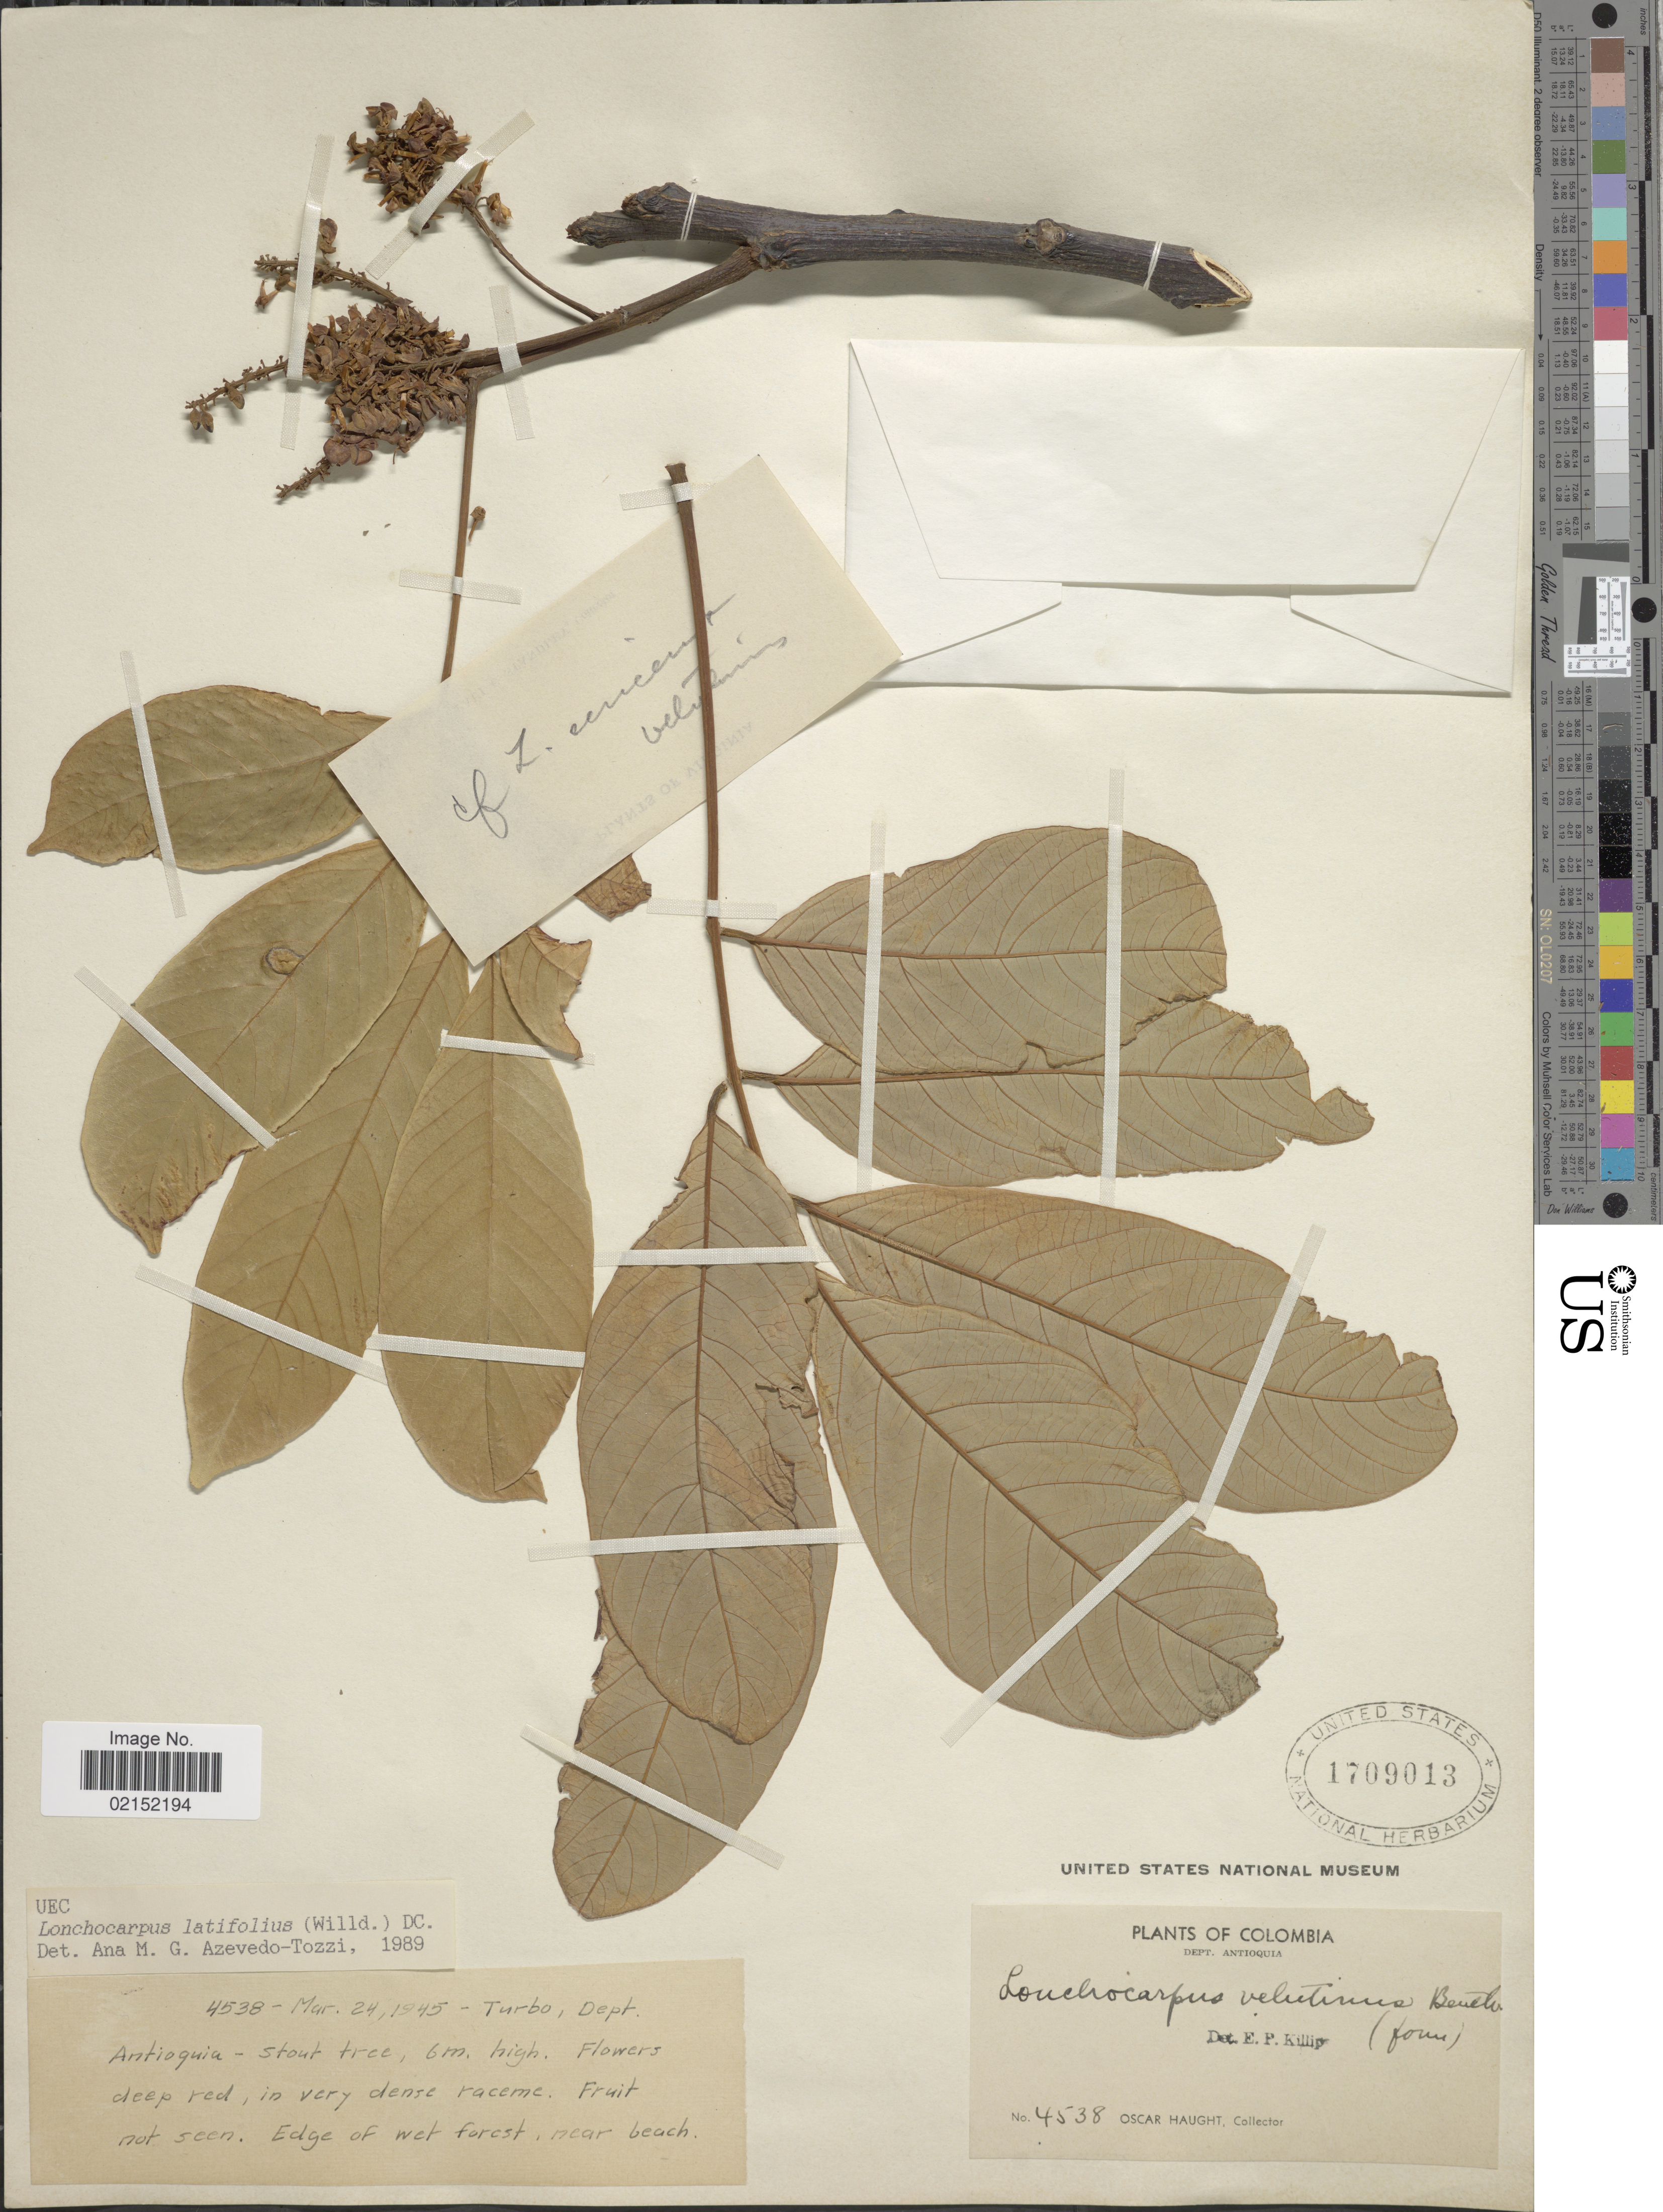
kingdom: Plantae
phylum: Tracheophyta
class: Magnoliopsida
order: Fabales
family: Fabaceae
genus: Lonchocarpus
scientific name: Lonchocarpus latifolius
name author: (Willd.) Kunth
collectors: O. Haught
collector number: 4538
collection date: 1945-03-24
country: Colombia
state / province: Antioquia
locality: Dept. Antioquia. Edge of wet forest. Turbo.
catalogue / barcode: US 1709013